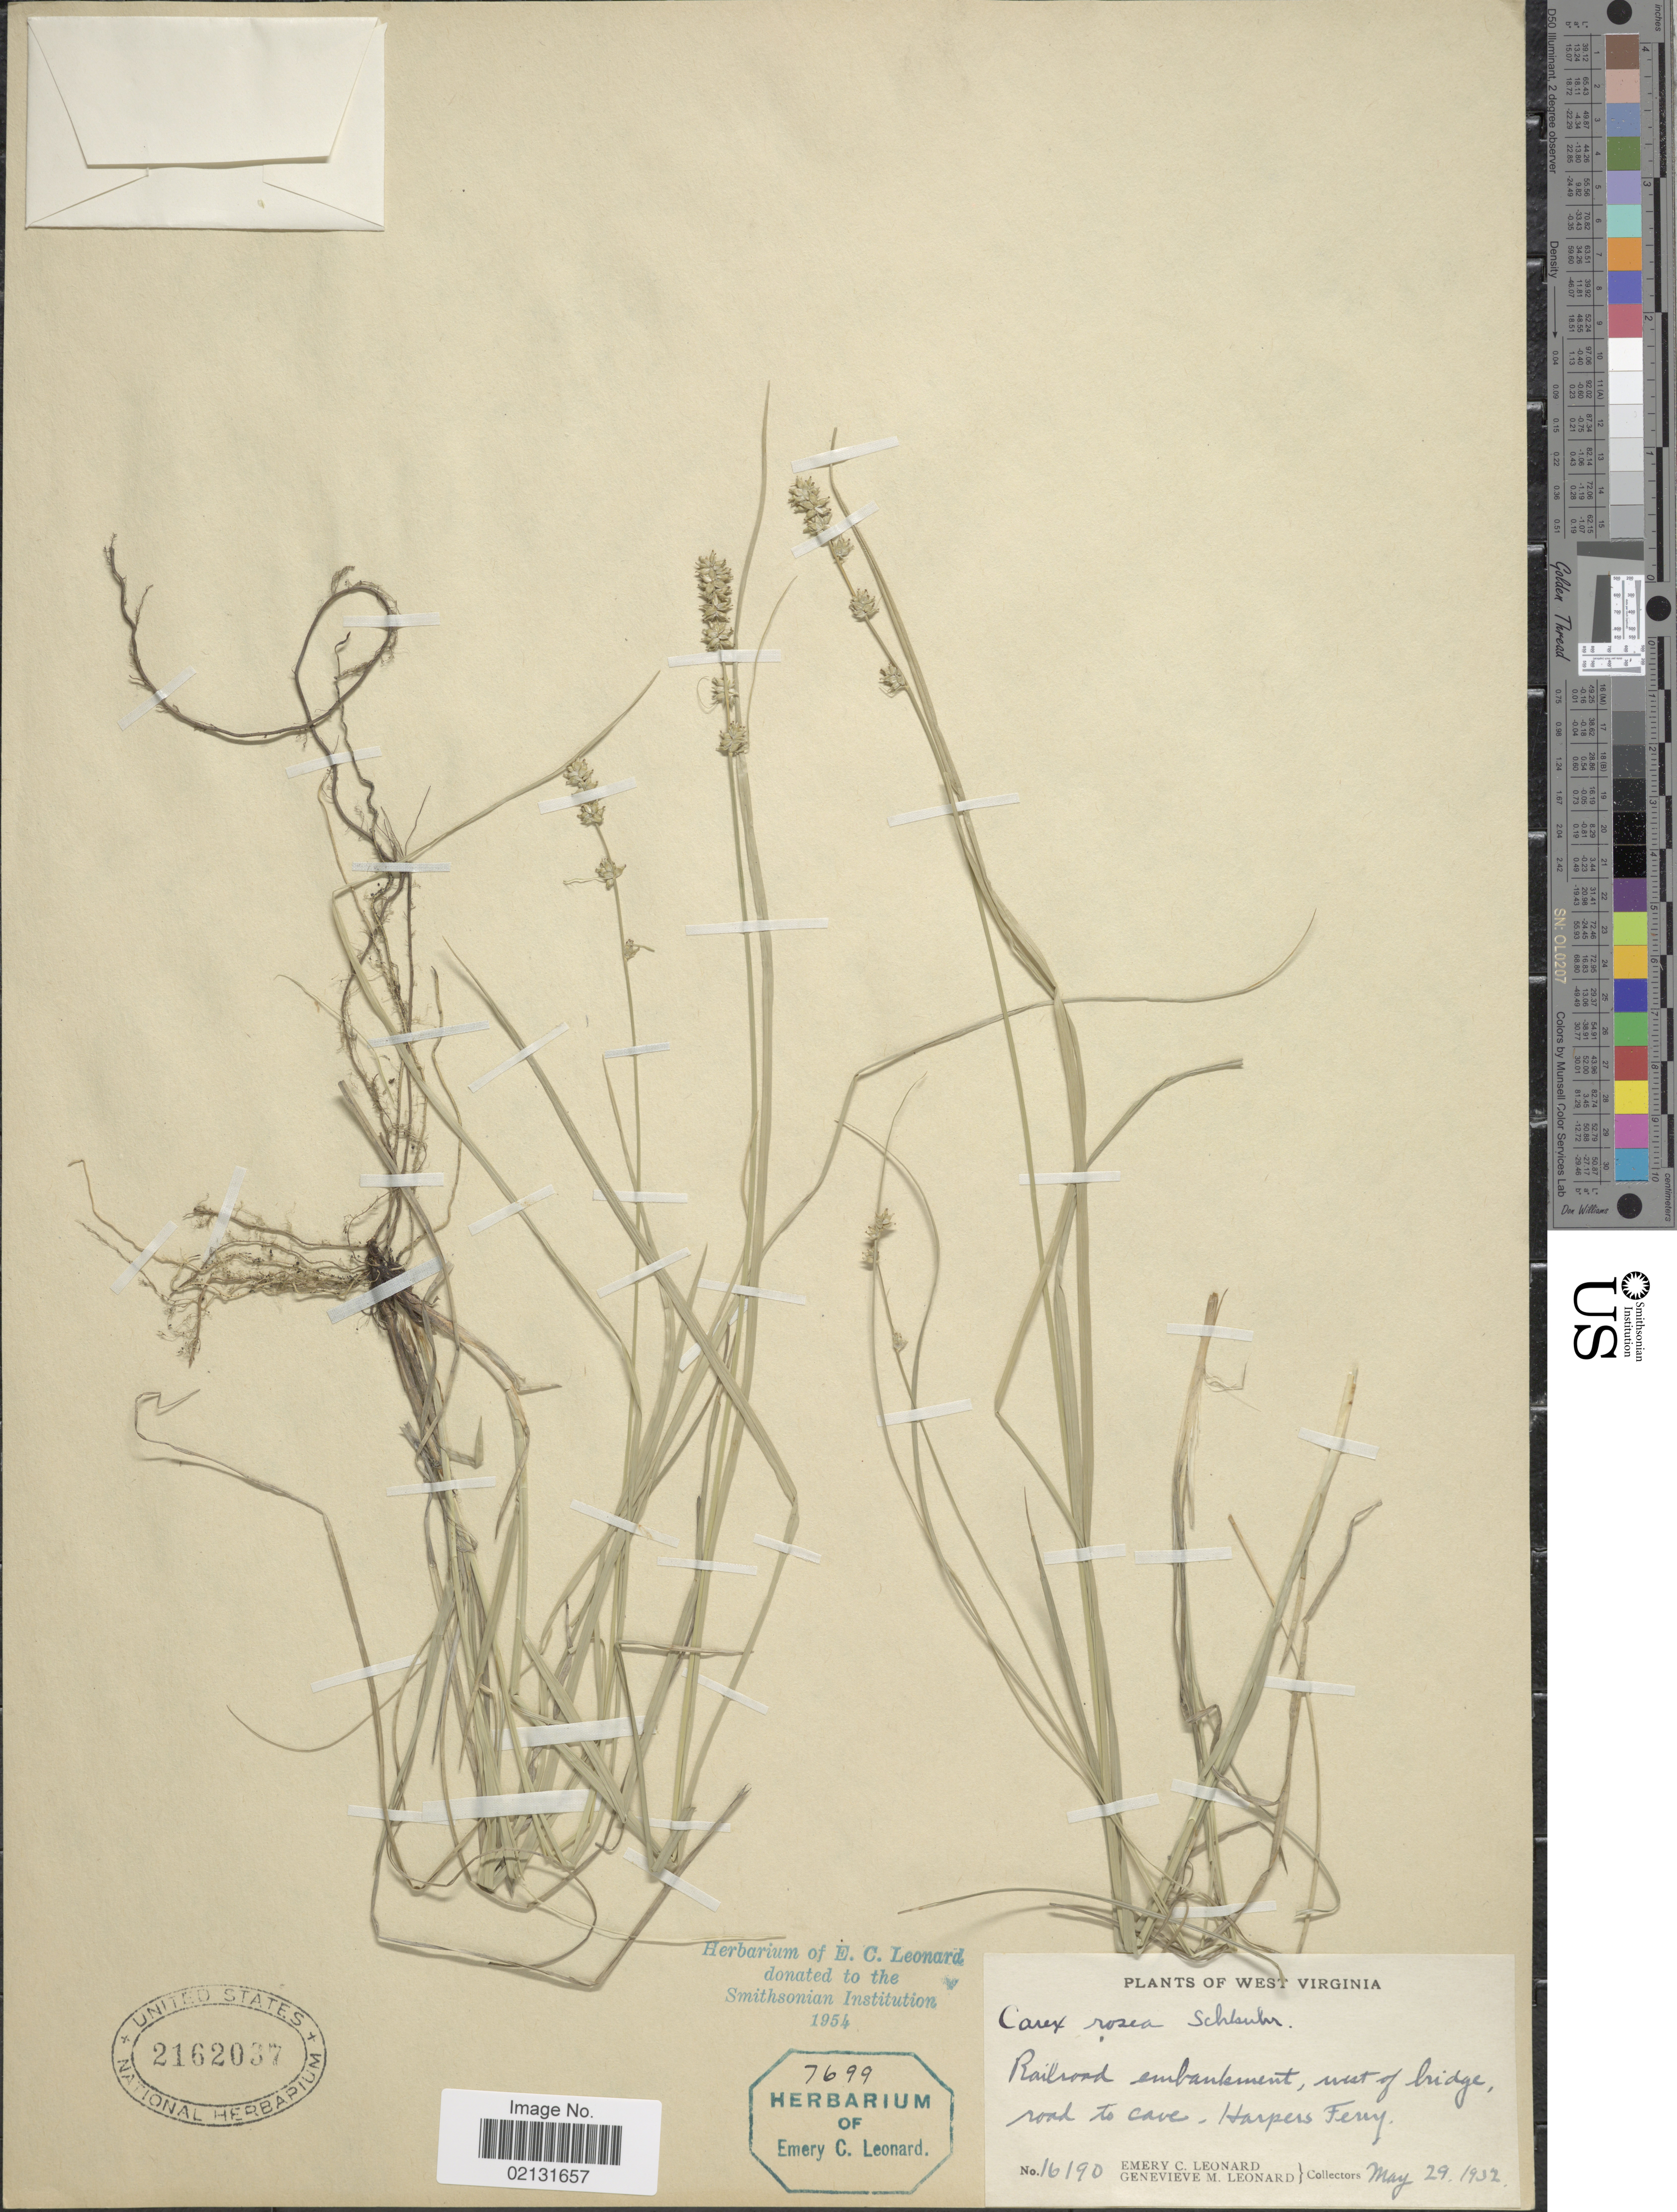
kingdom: Plantae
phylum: Tracheophyta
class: Liliopsida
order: Poales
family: Cyperaceae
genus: Carex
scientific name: Carex rosea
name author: Willd.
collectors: E. C. Leonard & G. M. Leonard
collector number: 16190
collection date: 1932-05-29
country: United States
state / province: West Virginia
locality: Railroad embankment, west of bridge, road to cave, Harpers Ferry.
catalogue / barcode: US 2162037